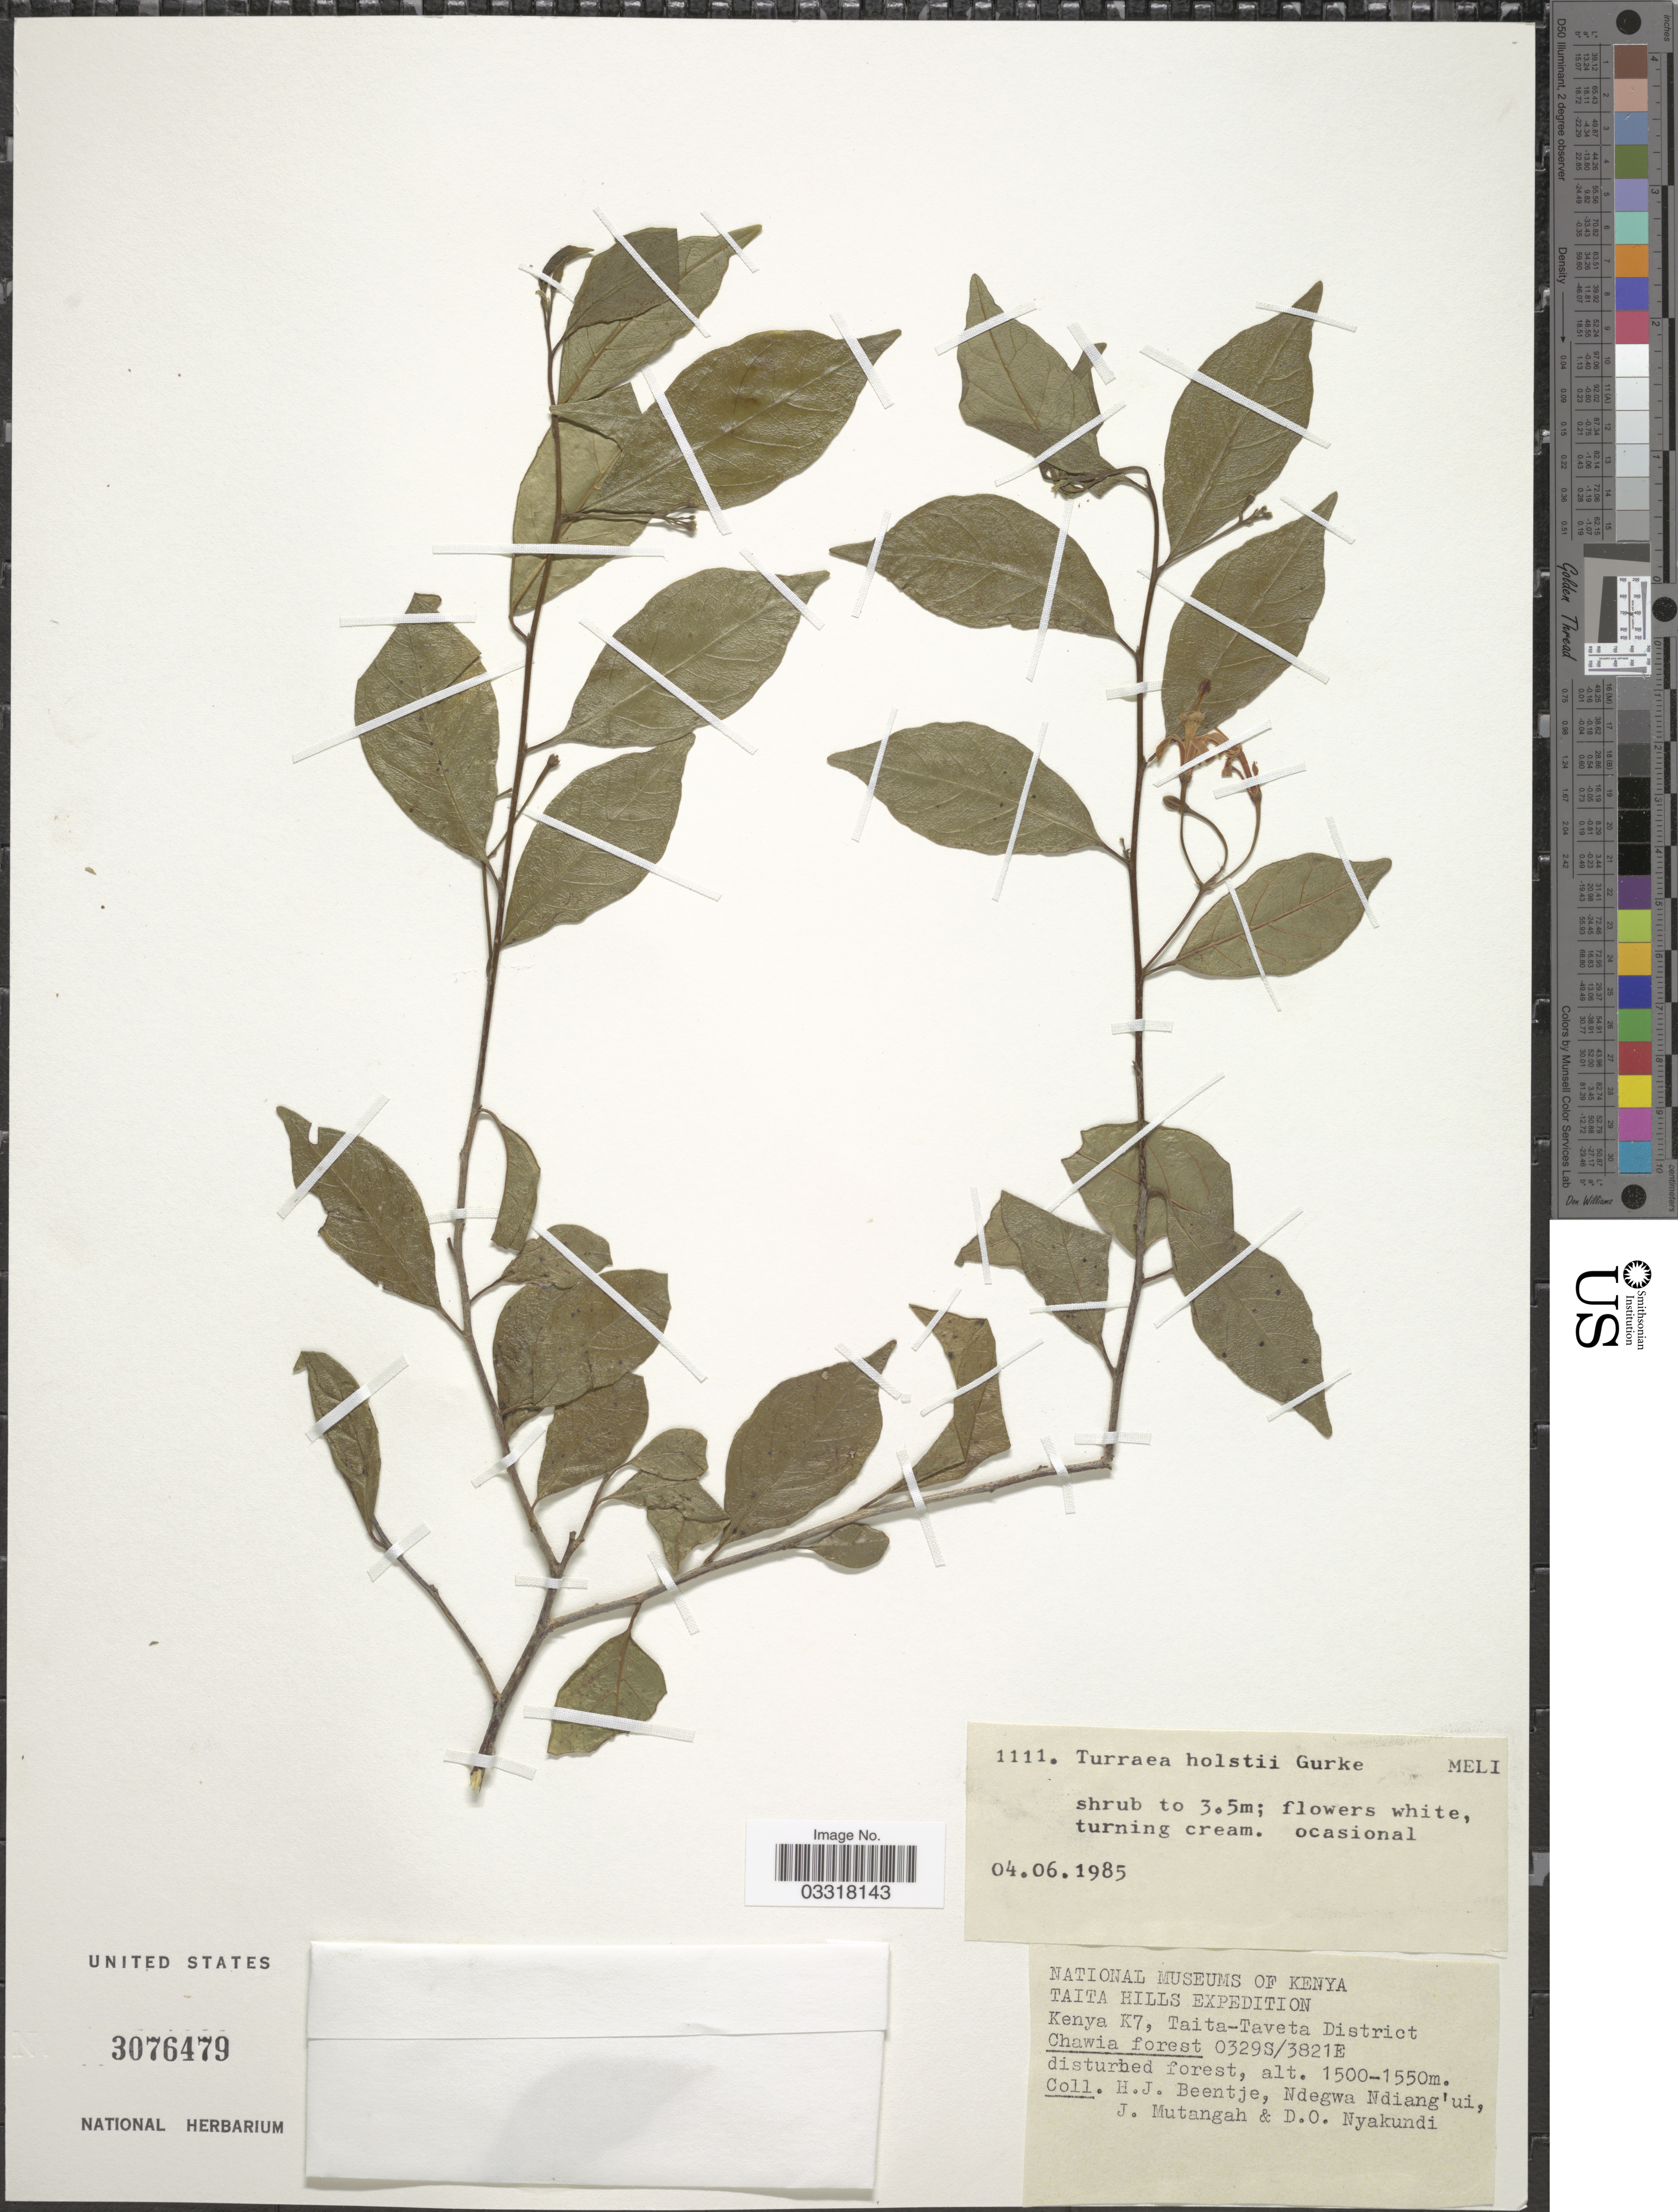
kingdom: Plantae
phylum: Tracheophyta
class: Magnoliopsida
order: Sapindales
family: Meliaceae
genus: Turraea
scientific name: Turraea holstii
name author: Gürke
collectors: H. J. Beentje, Ndegwa Ndiang'ui, J. Mutangah & D. Nyakundi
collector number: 1111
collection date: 1985-06-04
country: Kenya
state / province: Taita Taveta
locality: Taita Hills. K7, Taita-Taveta District Chawia forest.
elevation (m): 1500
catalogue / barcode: US 3076479